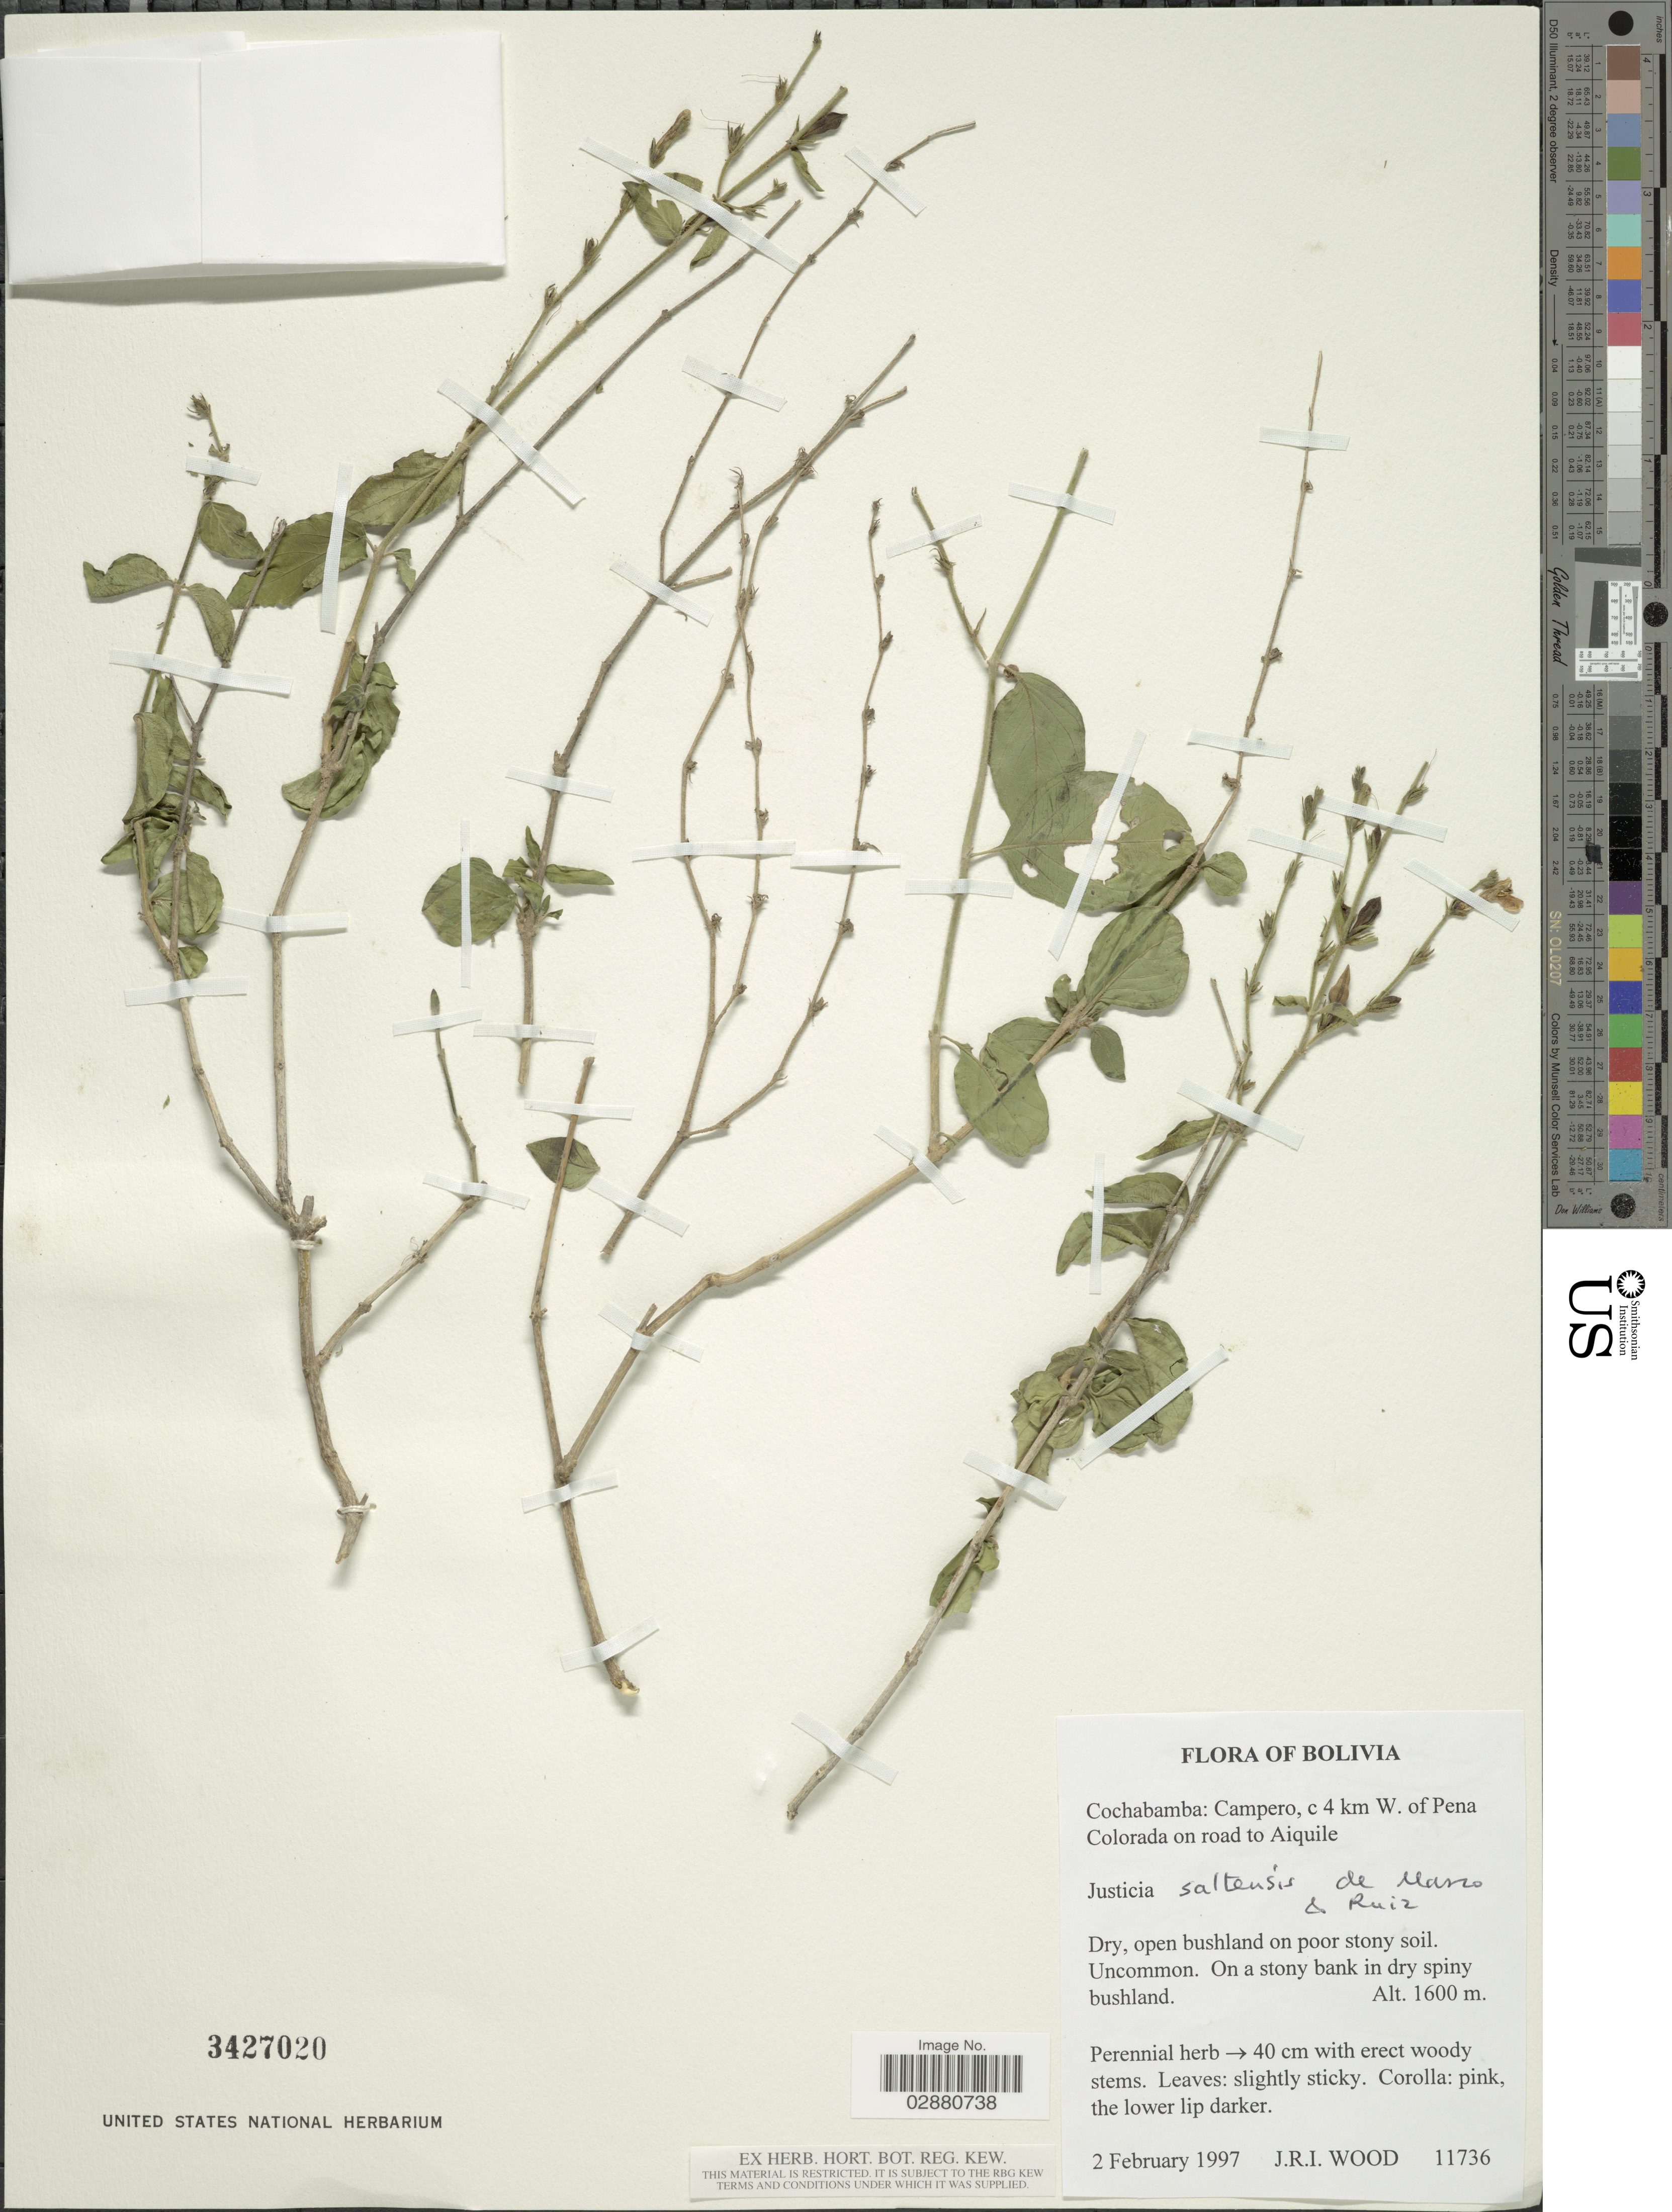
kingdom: Plantae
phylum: Tracheophyta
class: Magnoliopsida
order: Lamiales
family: Acanthaceae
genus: Justicia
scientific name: Justicia saltensis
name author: T. Ruíz & De Marco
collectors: J. R. I. Wood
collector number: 11736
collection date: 1997-02-02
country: Bolivia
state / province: Cochabamba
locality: Campero, c 4 km W. of Pena Colorado on road to Aiquile.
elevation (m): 1600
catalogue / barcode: US 3427020